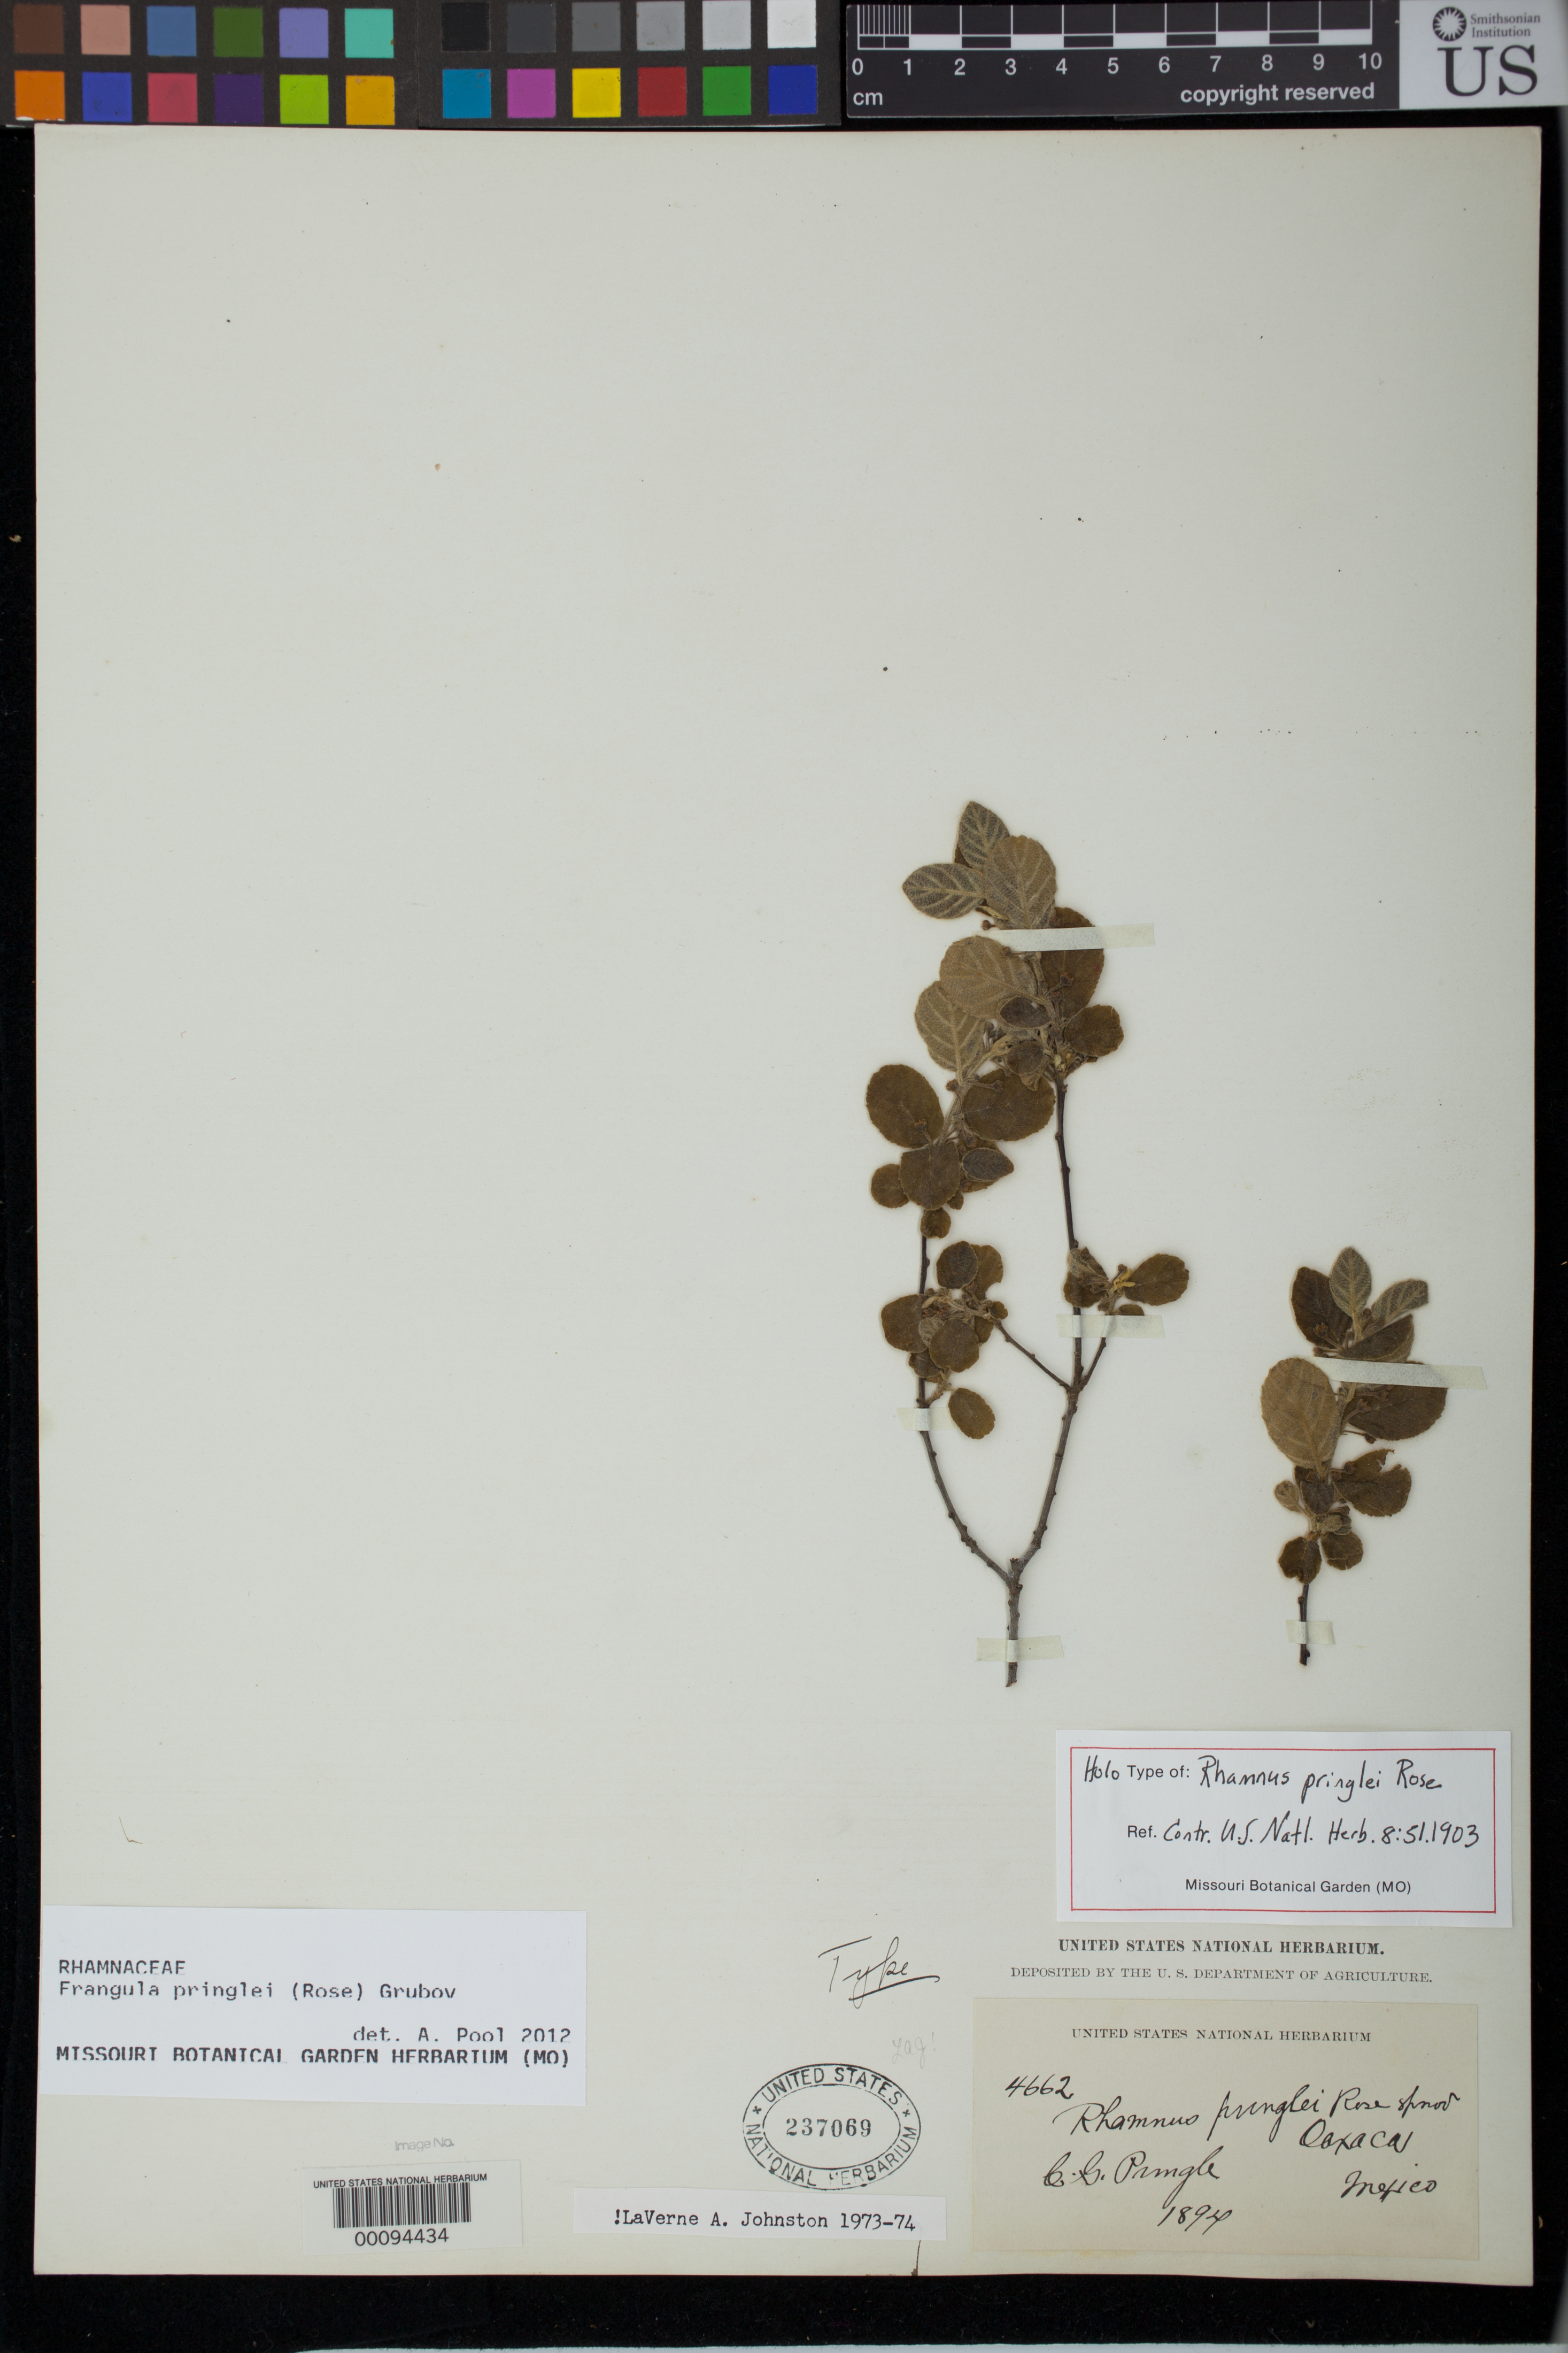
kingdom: Plantae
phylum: Tracheophyta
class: Magnoliopsida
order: Rosales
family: Rhamnaceae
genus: Rhamnus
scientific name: Rhamnus pringlei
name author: Rose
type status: Holotype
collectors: C. G. Pringle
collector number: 4662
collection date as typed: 1894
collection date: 1894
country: Mexico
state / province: Oaxaca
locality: Sierra de San Felipe.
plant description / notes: Label handwritten (Rose script?); another sheet from John Donnell Smith herbarium bears original printed label and is possibly an isotype, but collection number is 4642.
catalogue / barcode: US 237069